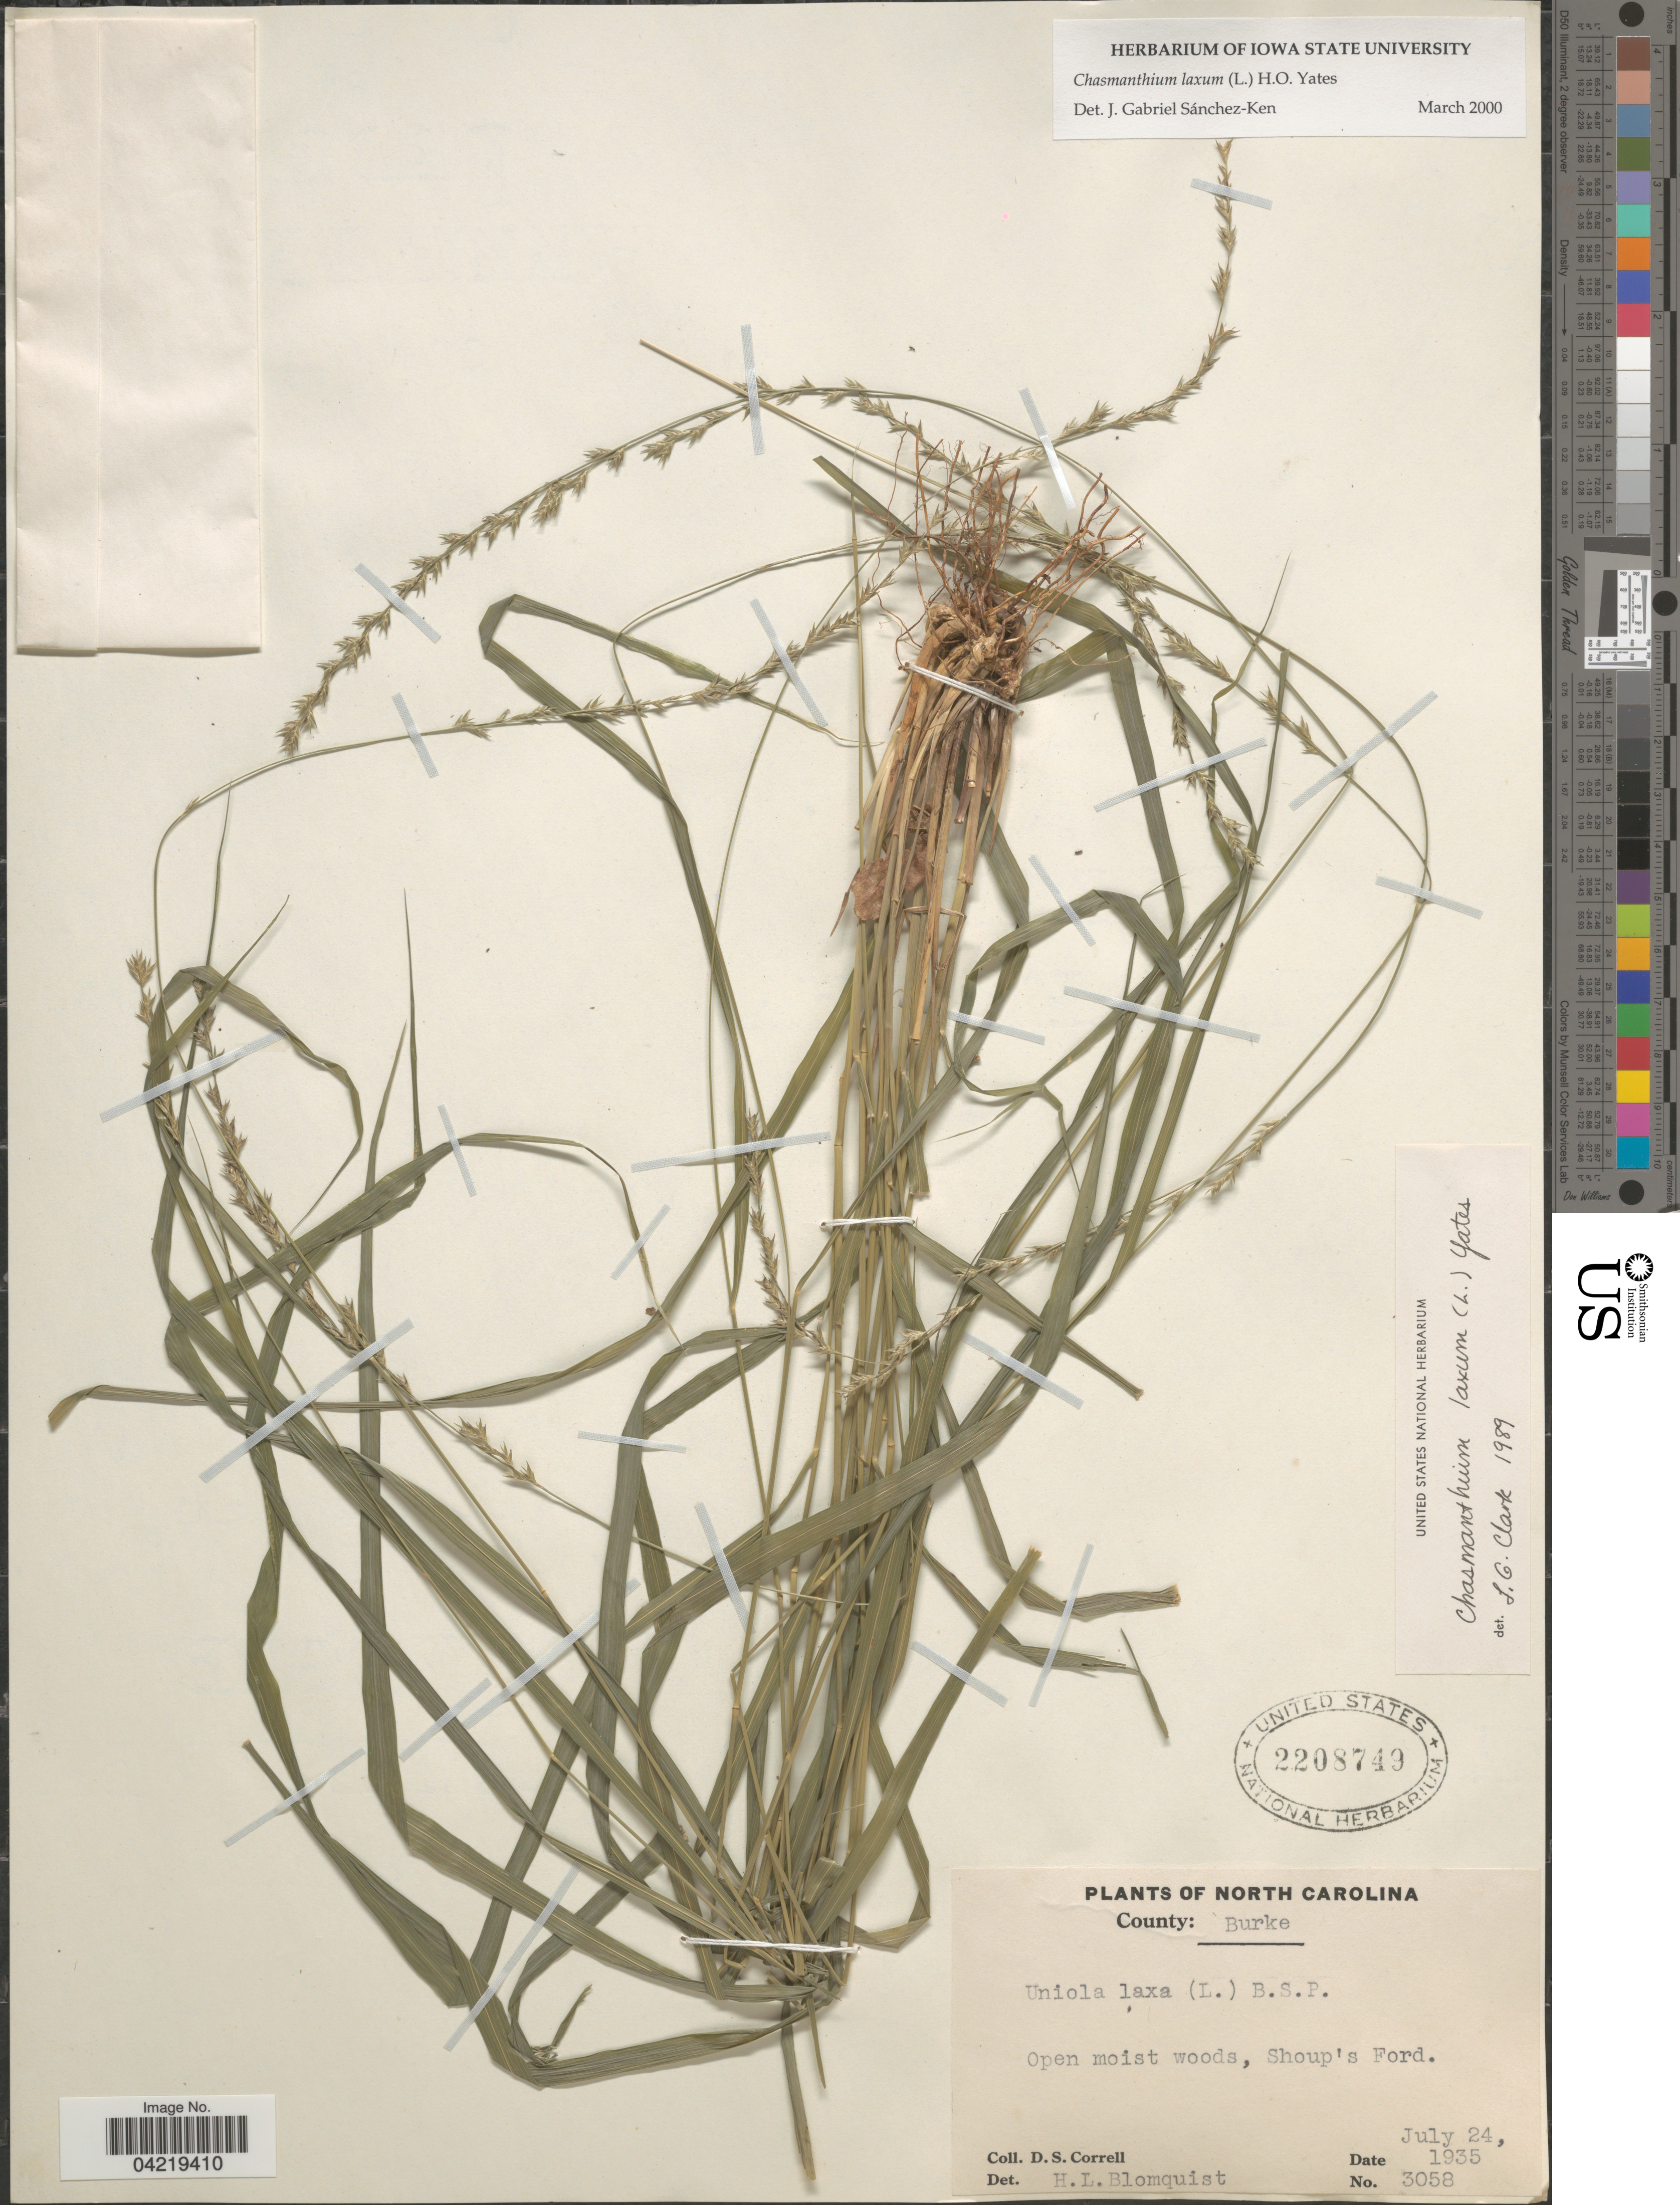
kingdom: Plantae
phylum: Tracheophyta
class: Liliopsida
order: Poales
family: Poaceae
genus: Chasmanthium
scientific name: Chasmanthium laxum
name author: (L.) H.O. Yates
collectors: D. S. Correll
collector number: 3058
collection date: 1935-07-24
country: United States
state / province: North Carolina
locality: County: Burke. Open moist woods, Shoup's Ford.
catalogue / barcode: US 2208749